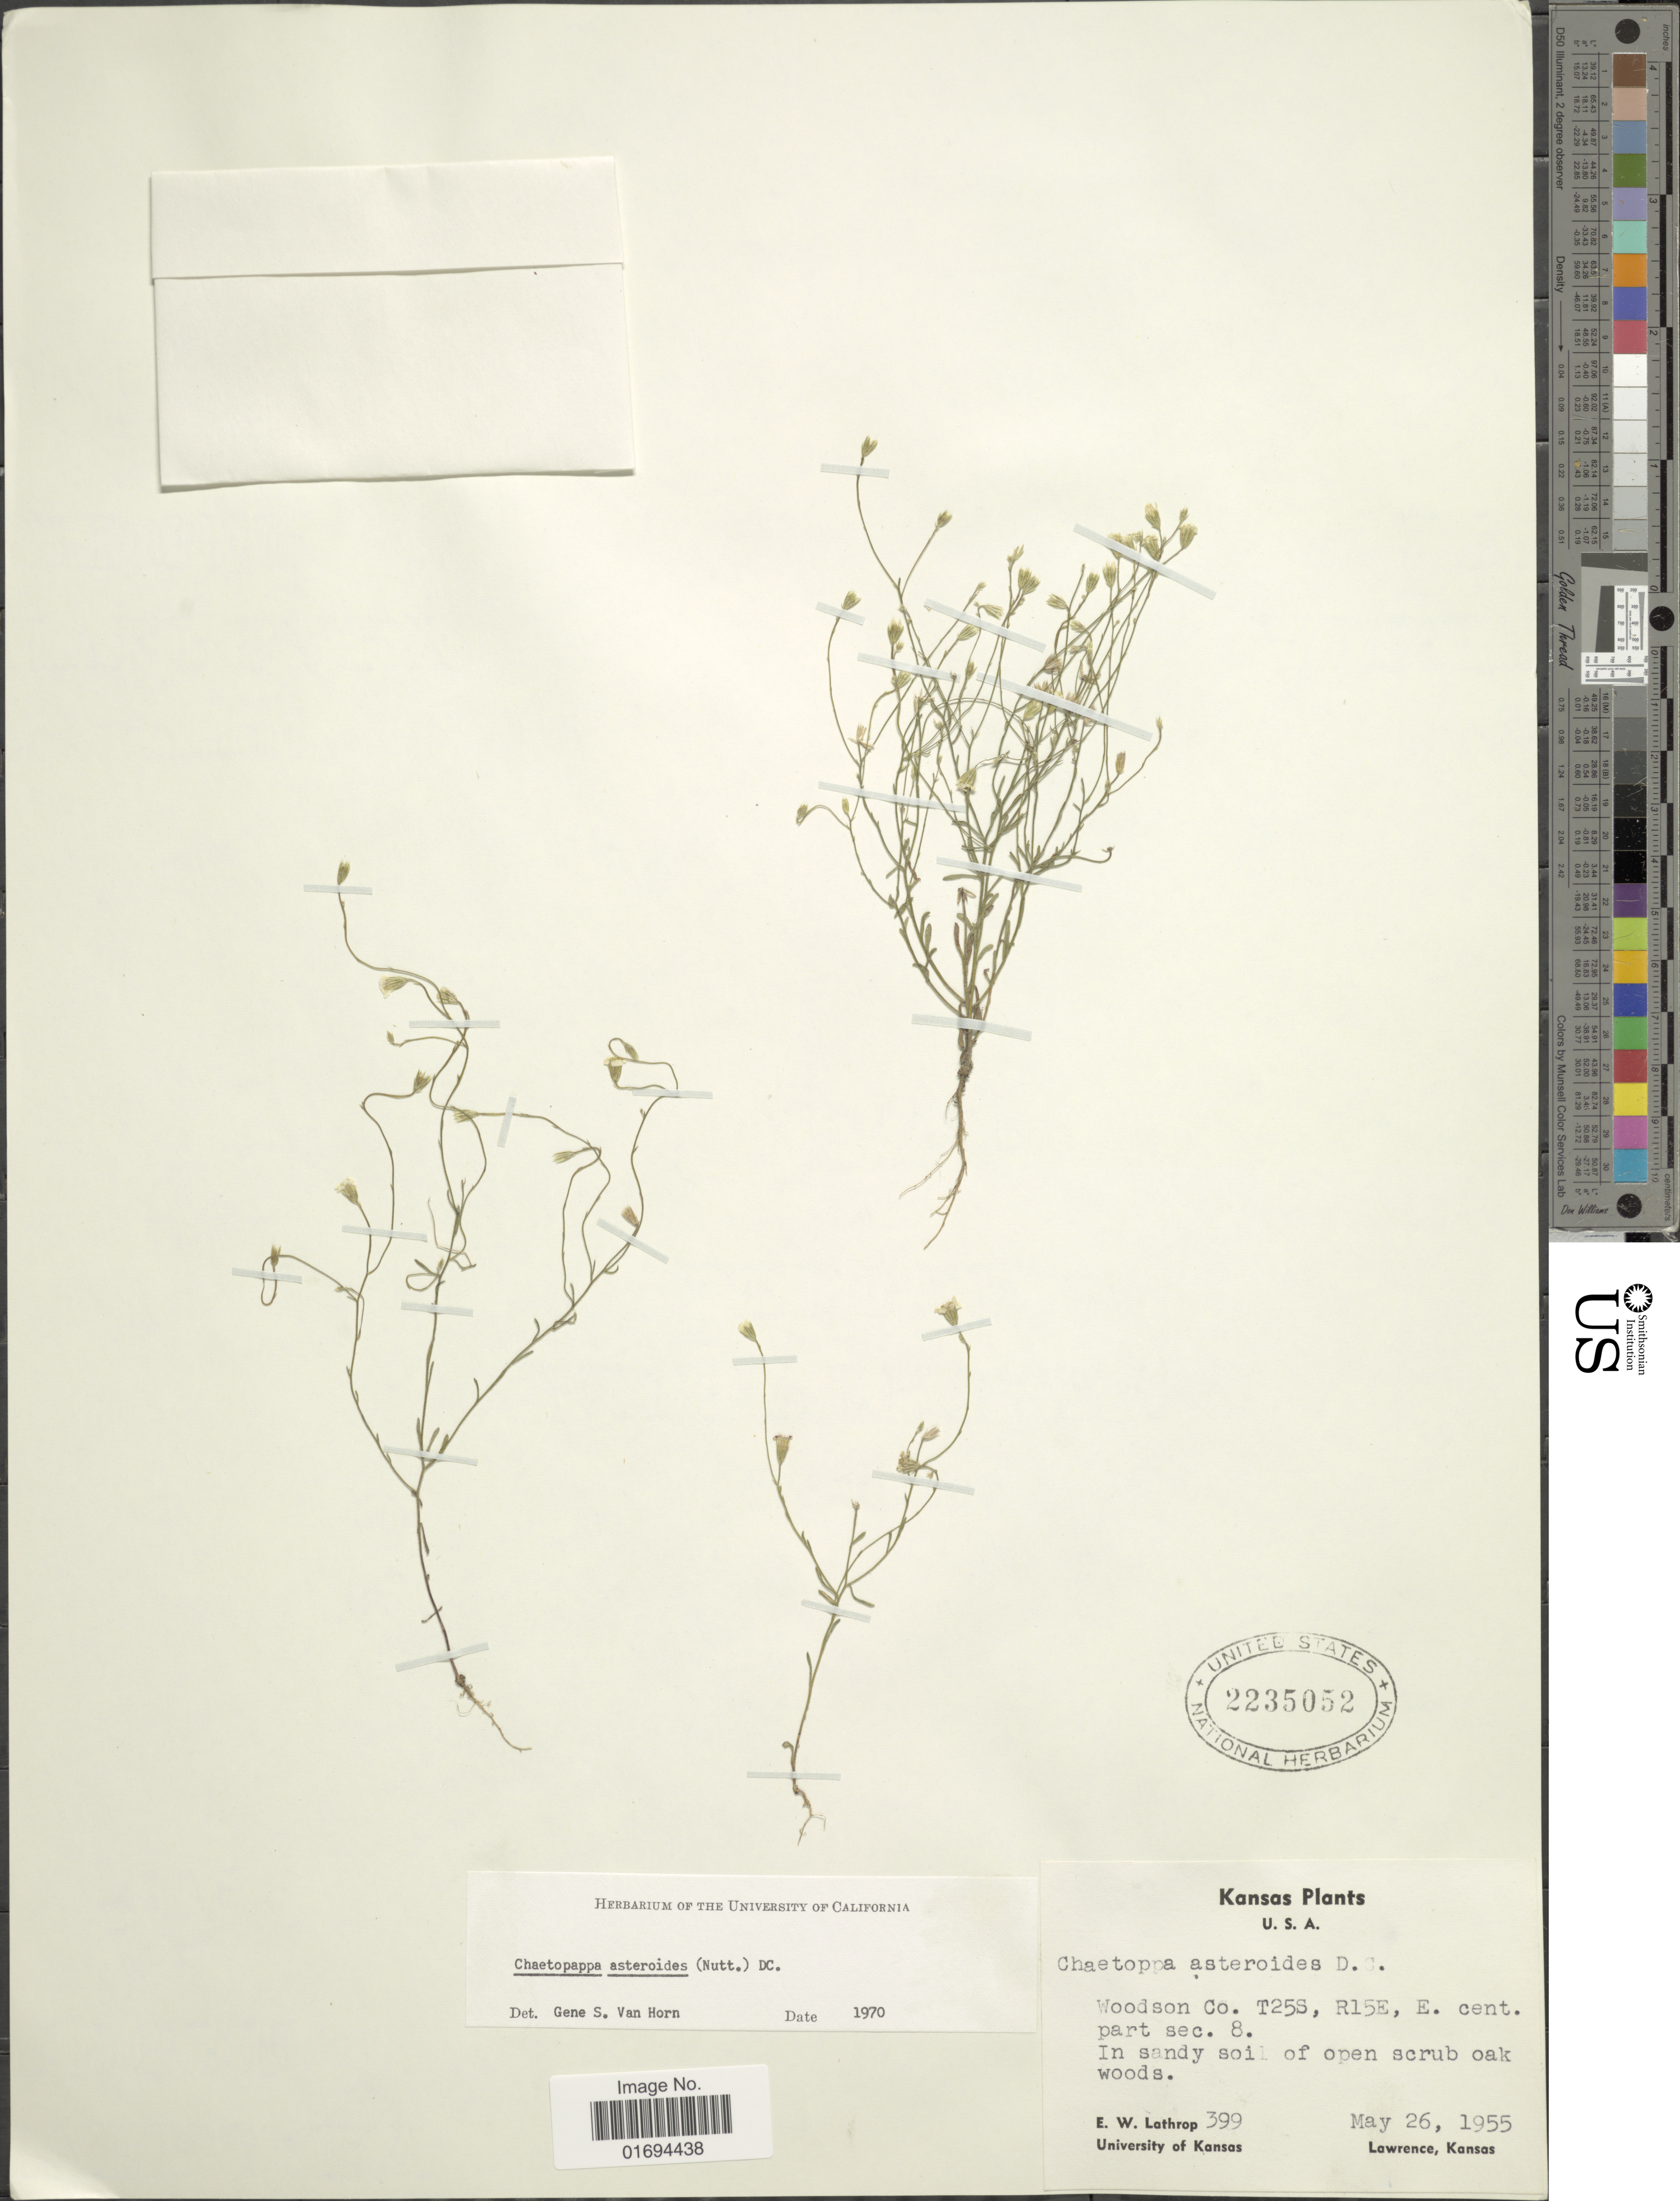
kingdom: Plantae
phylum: Tracheophyta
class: Magnoliopsida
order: Asterales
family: Asteraceae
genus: Chaetopappa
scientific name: Chaetopappa asteroides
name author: (Nutt.) DC.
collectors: E. W. Lathrop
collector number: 399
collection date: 1955-05-26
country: United States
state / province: Kansas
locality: Woodson Co. T25s, R15E, E. cent. part sec. 8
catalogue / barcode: US 2235052